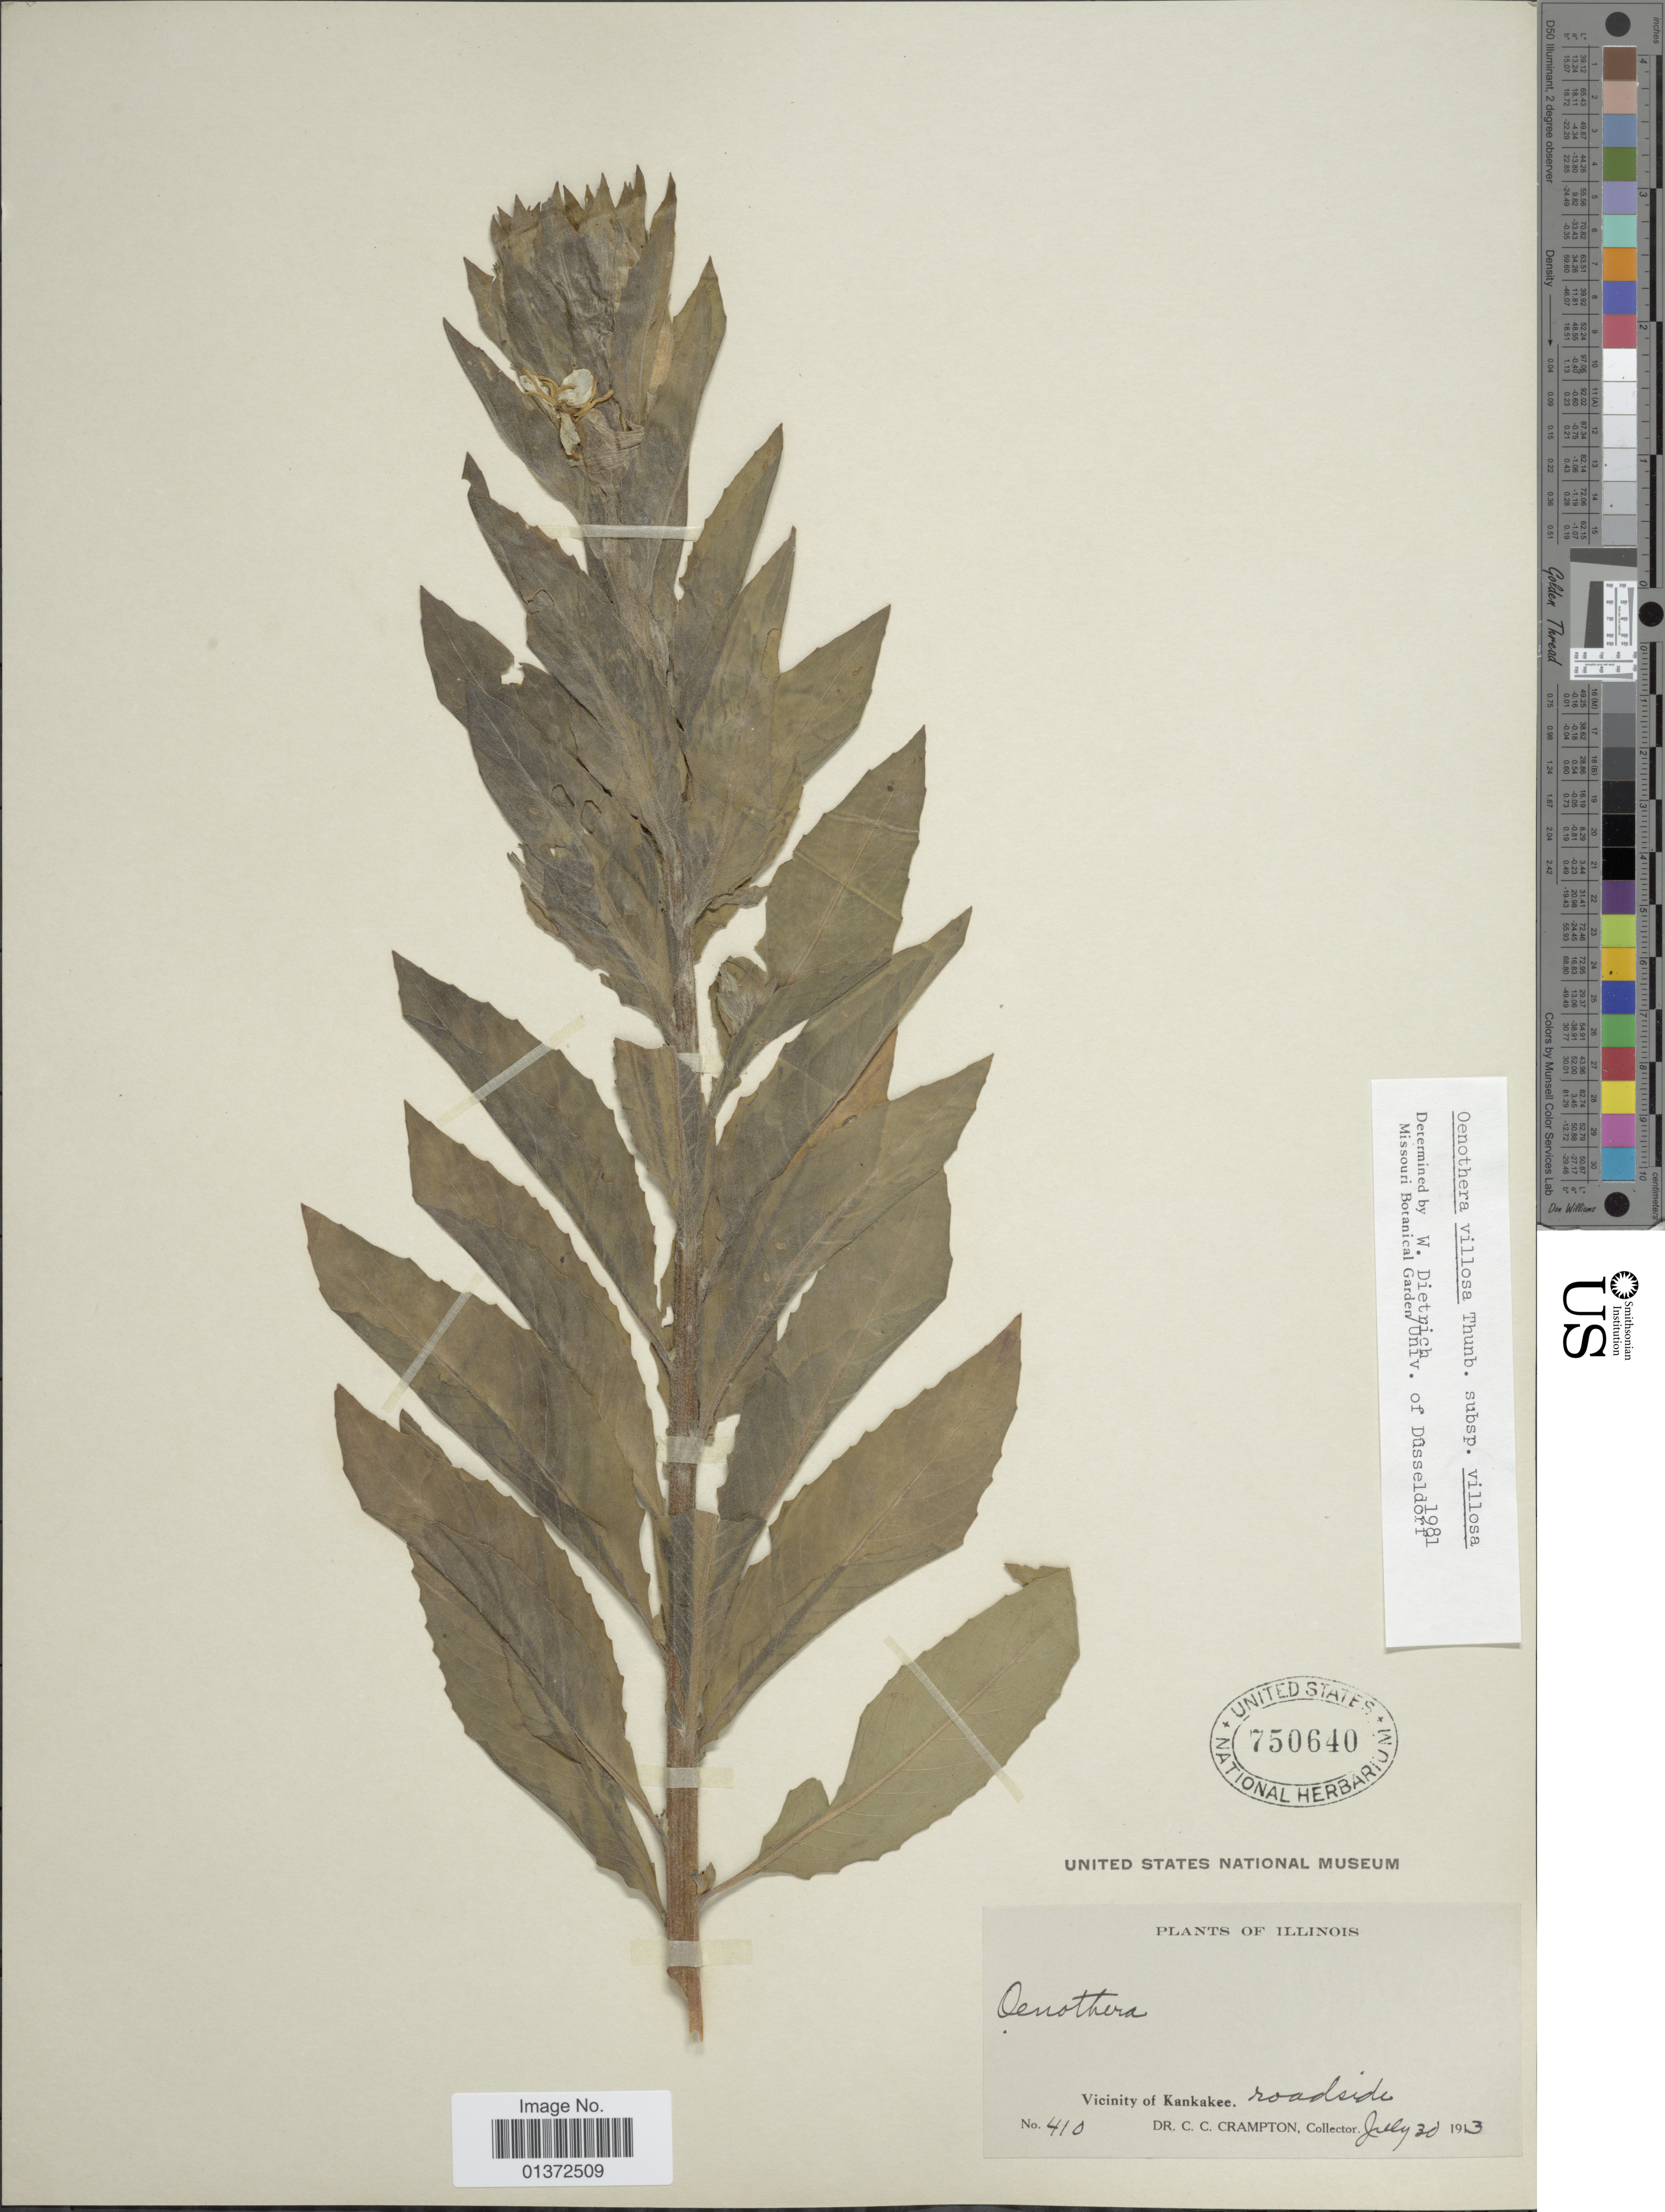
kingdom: Plantae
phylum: Tracheophyta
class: Magnoliopsida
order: Myrtales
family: Onagraceae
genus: Oenothera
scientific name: Oenothera villosa subsp. villosa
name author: Thunb.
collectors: C. Crampton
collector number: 410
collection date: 1913-07-30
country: United States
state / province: Illinois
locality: Vicinity of Kankakee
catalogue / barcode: US 750640